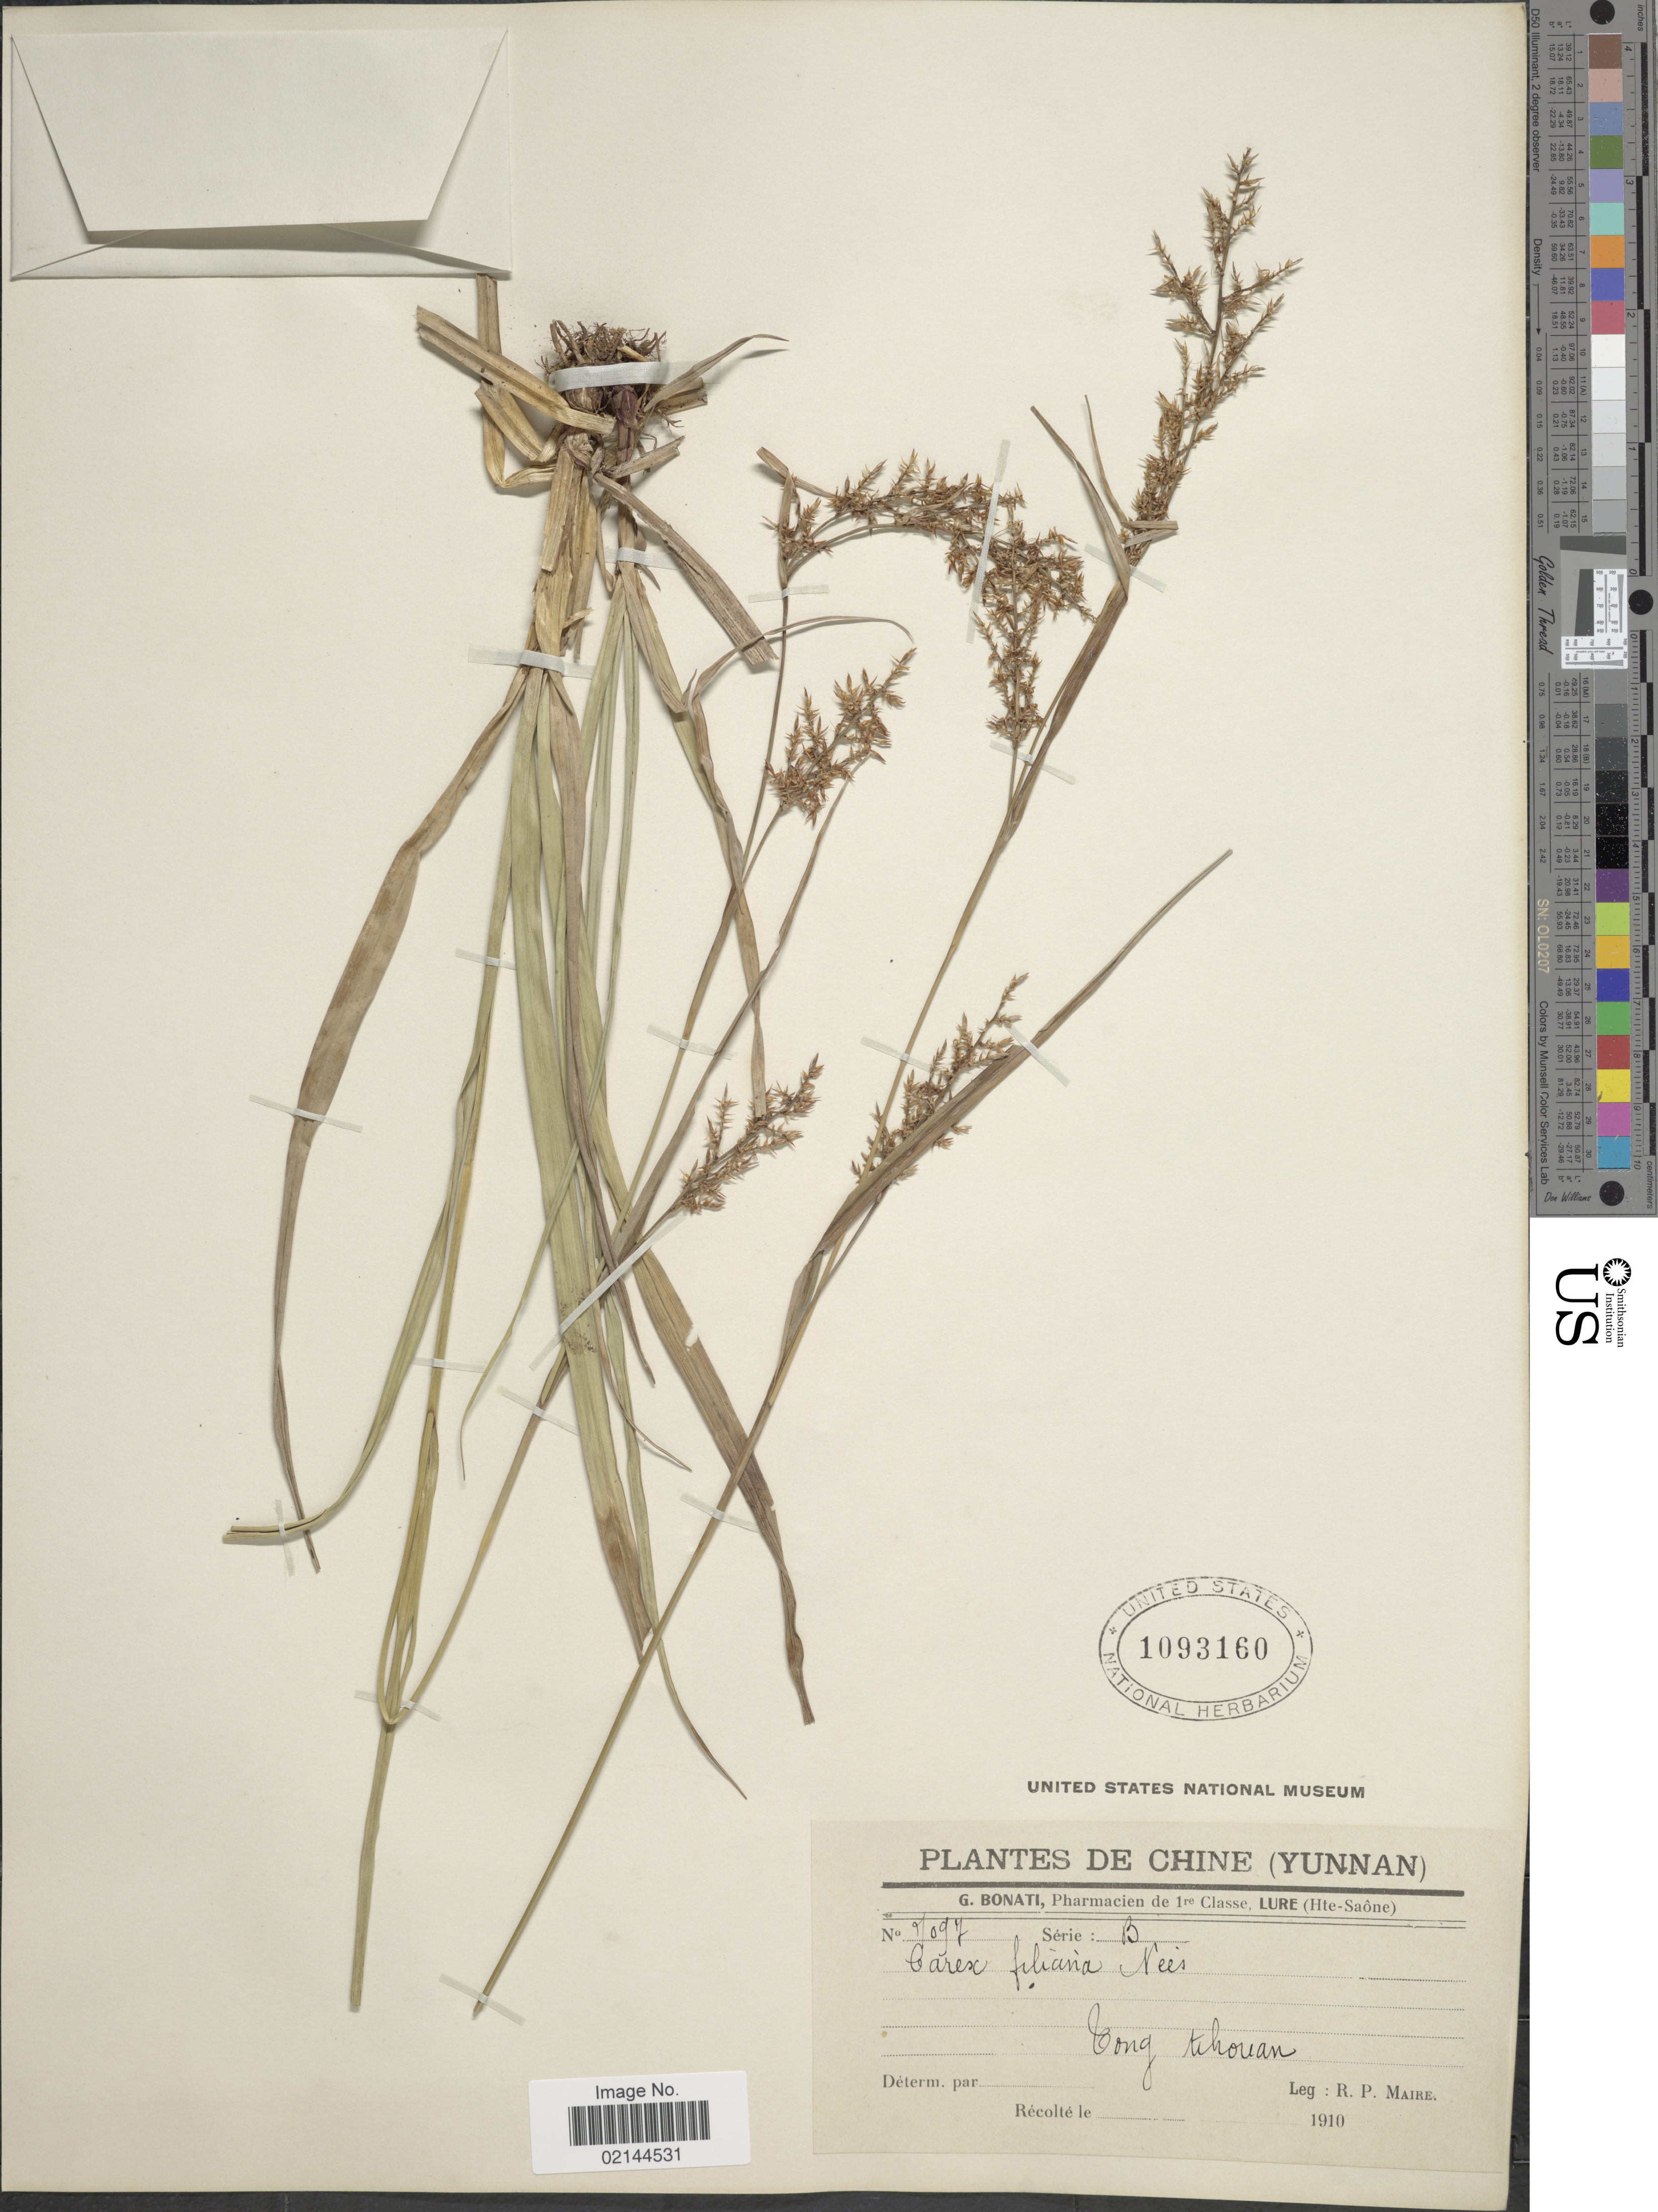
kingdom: Plantae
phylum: Tracheophyta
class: Liliopsida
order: Poales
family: Cyperaceae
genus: Carex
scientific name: Carex filicina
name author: Nees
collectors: R.-P. Maire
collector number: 7097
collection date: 1910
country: China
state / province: Yunnan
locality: Chine. Tong tchouan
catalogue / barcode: US 1093160